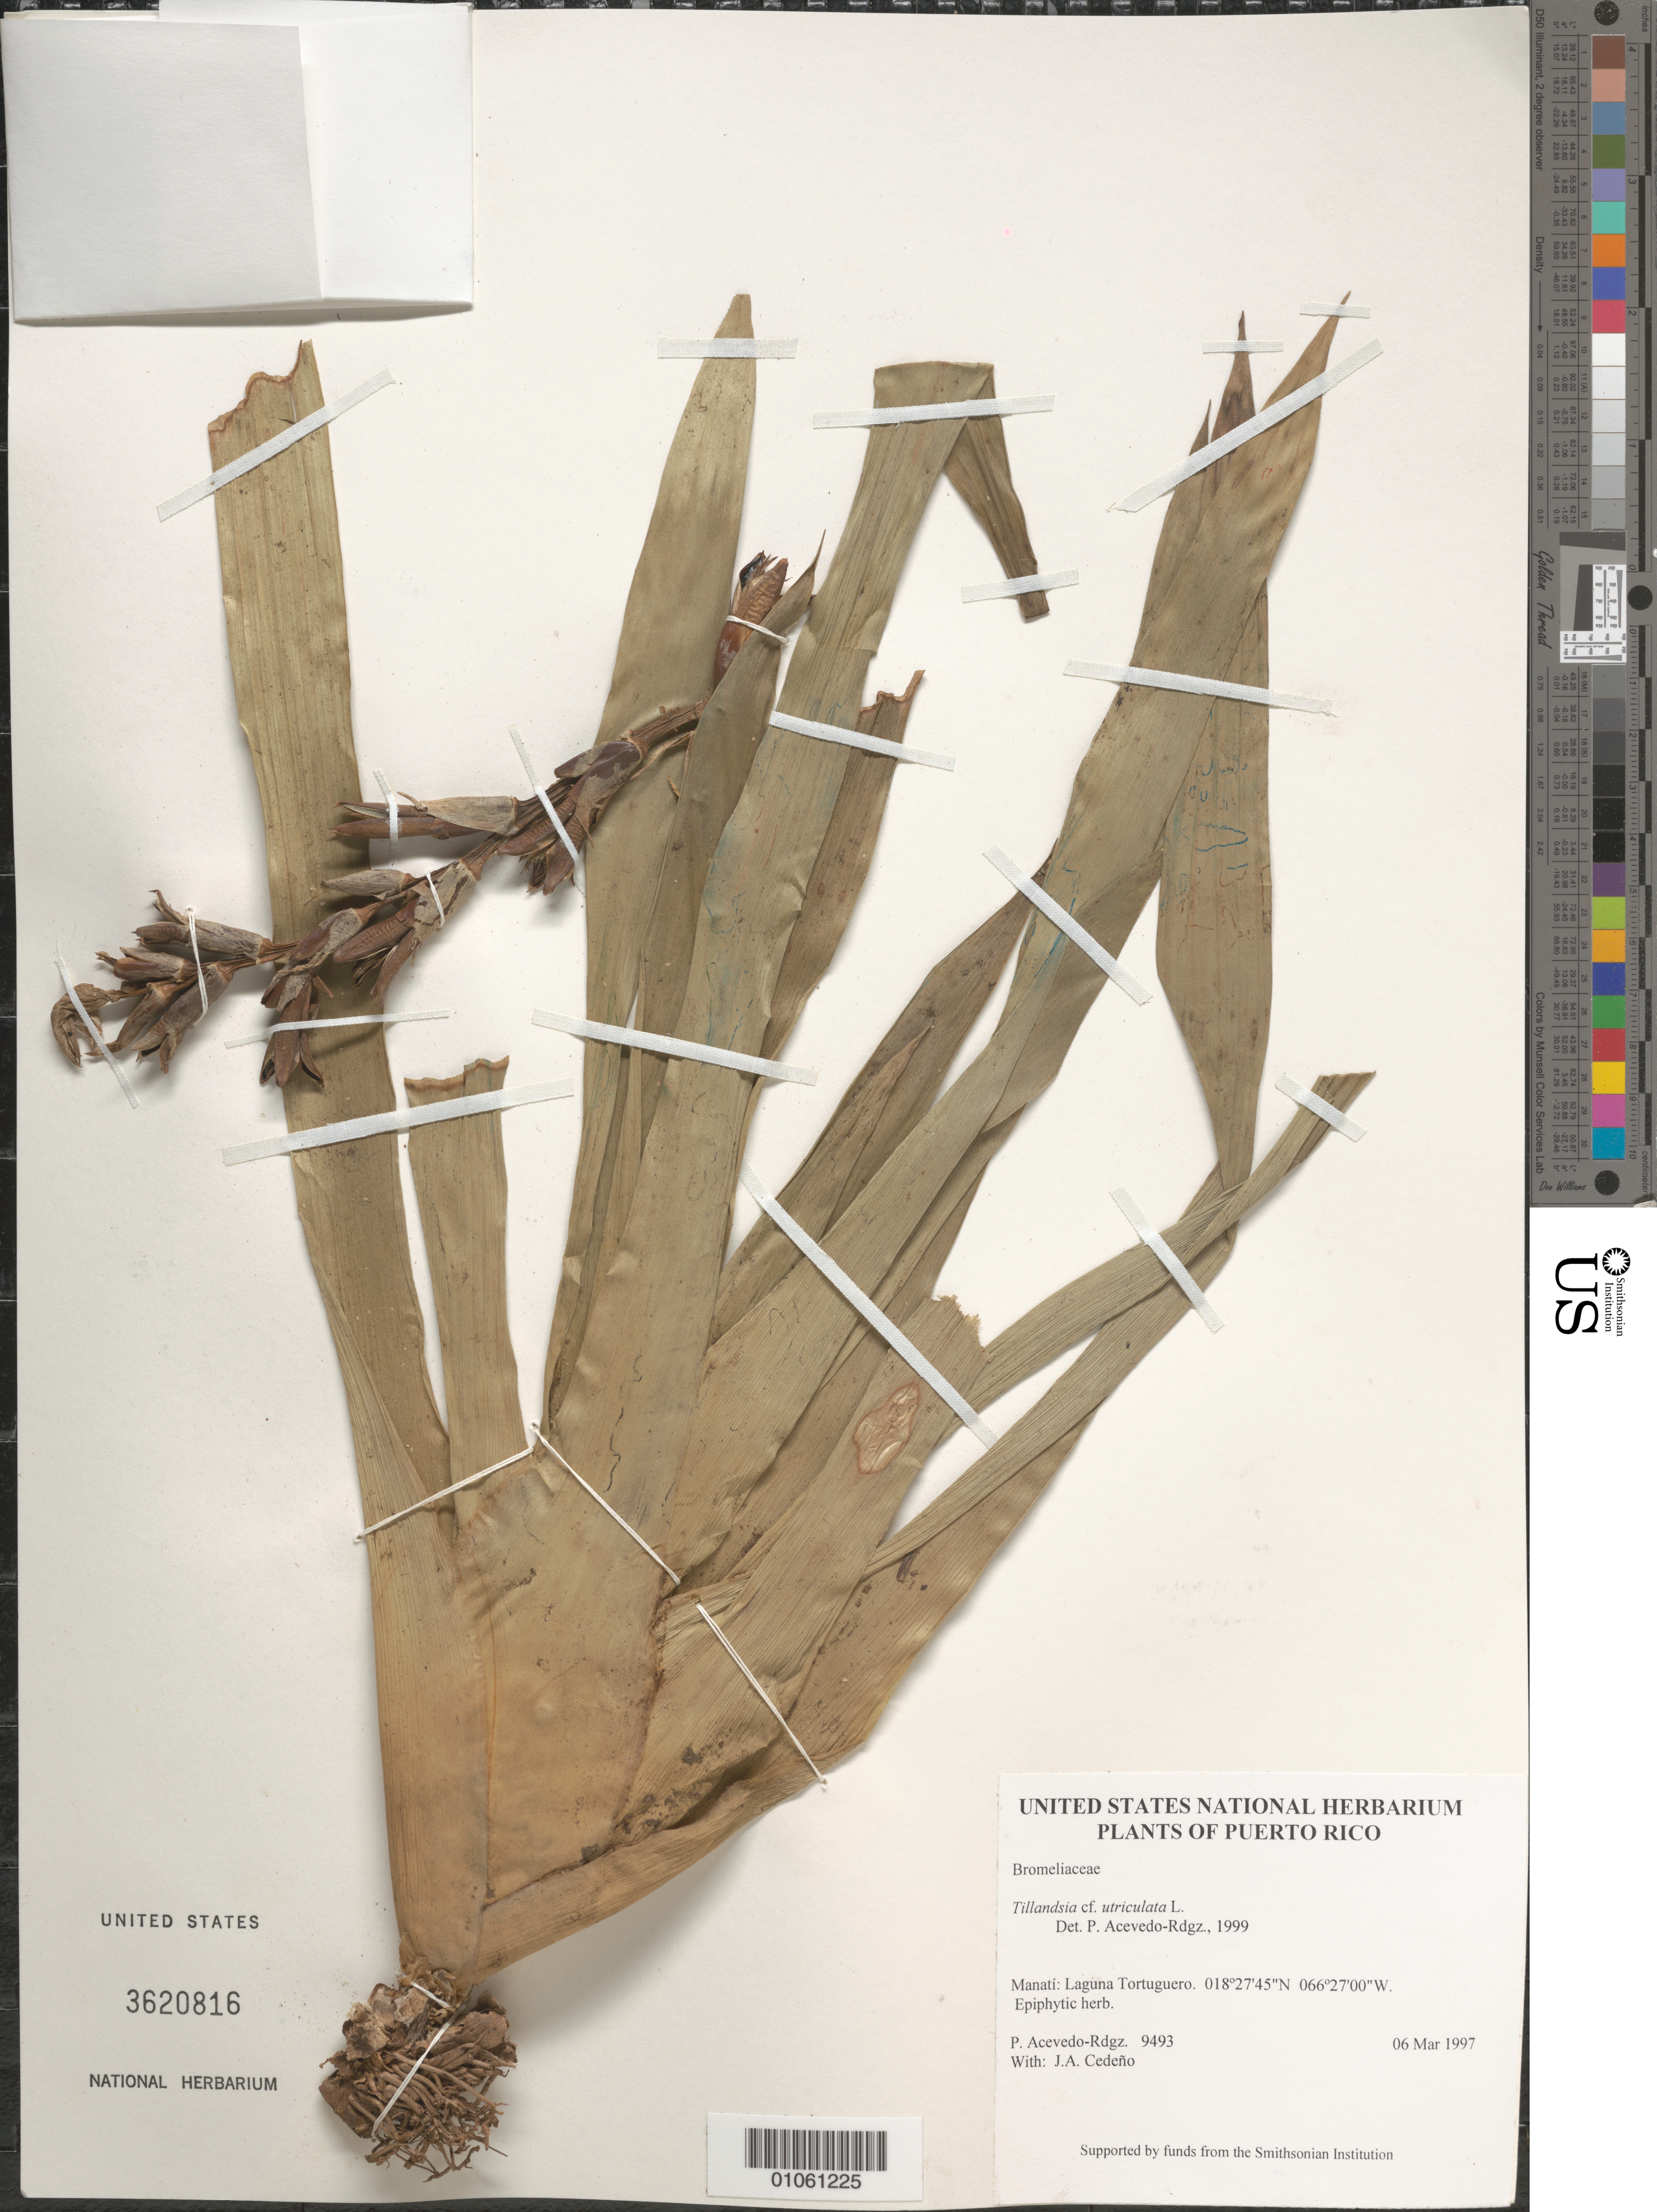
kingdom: Plantae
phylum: Tracheophyta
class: Liliopsida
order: Poales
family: Bromeliaceae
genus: Tillandsia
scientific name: Tillandsia utriculata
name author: L.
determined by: Acevedo-Rodríguez, P., (BOT), Smithsonian Institution - National Museum of Natural History (UNITED STATES)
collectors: P. Acevedo-Rodr. & J. A. Cedeño M.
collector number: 9493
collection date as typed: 06 Mar 1997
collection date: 1997-03-06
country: Puerto Rico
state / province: Manatí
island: Puerto Rico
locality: Manatí: Laguna Tortuguero.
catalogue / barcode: US 3620816